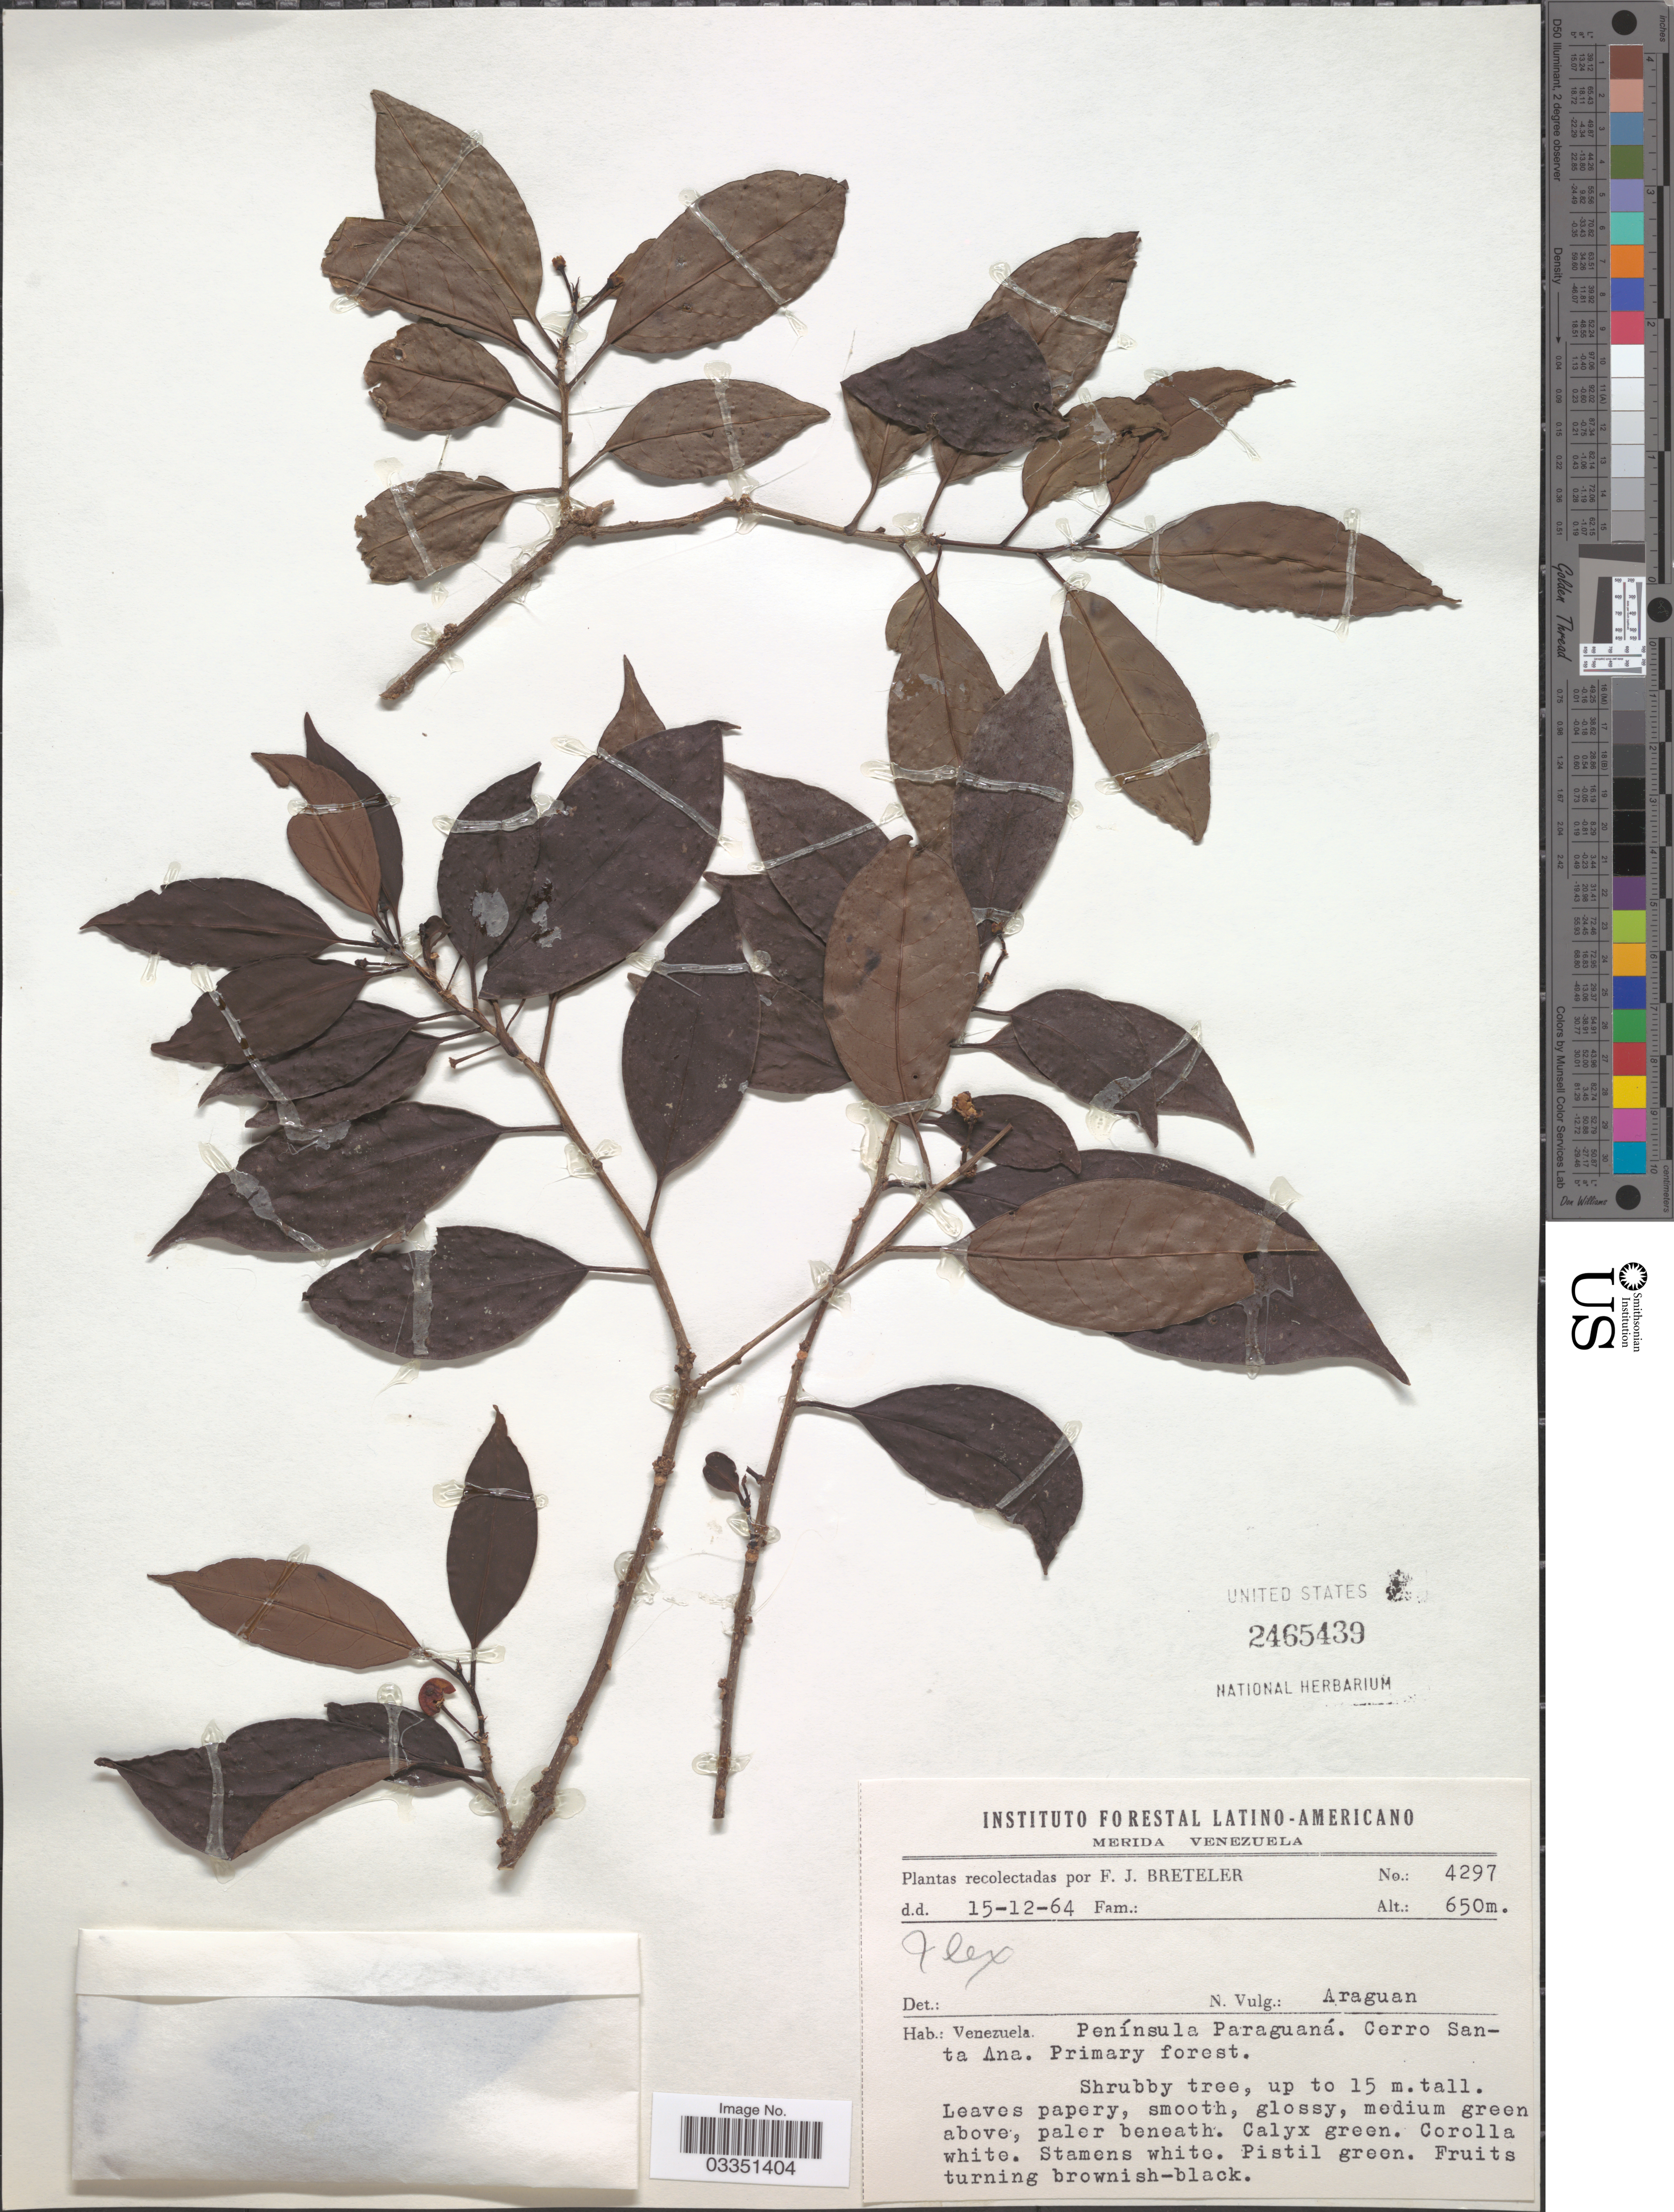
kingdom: Plantae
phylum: Tracheophyta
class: Magnoliopsida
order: Aquifoliales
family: Aquifoliaceae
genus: Ilex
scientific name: Ilex sp.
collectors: F. J. Breteler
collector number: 4297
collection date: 1964-12-15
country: Venezuela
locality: Península Paraguaná. Cerro Santa Ana.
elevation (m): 650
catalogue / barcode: US 2465439